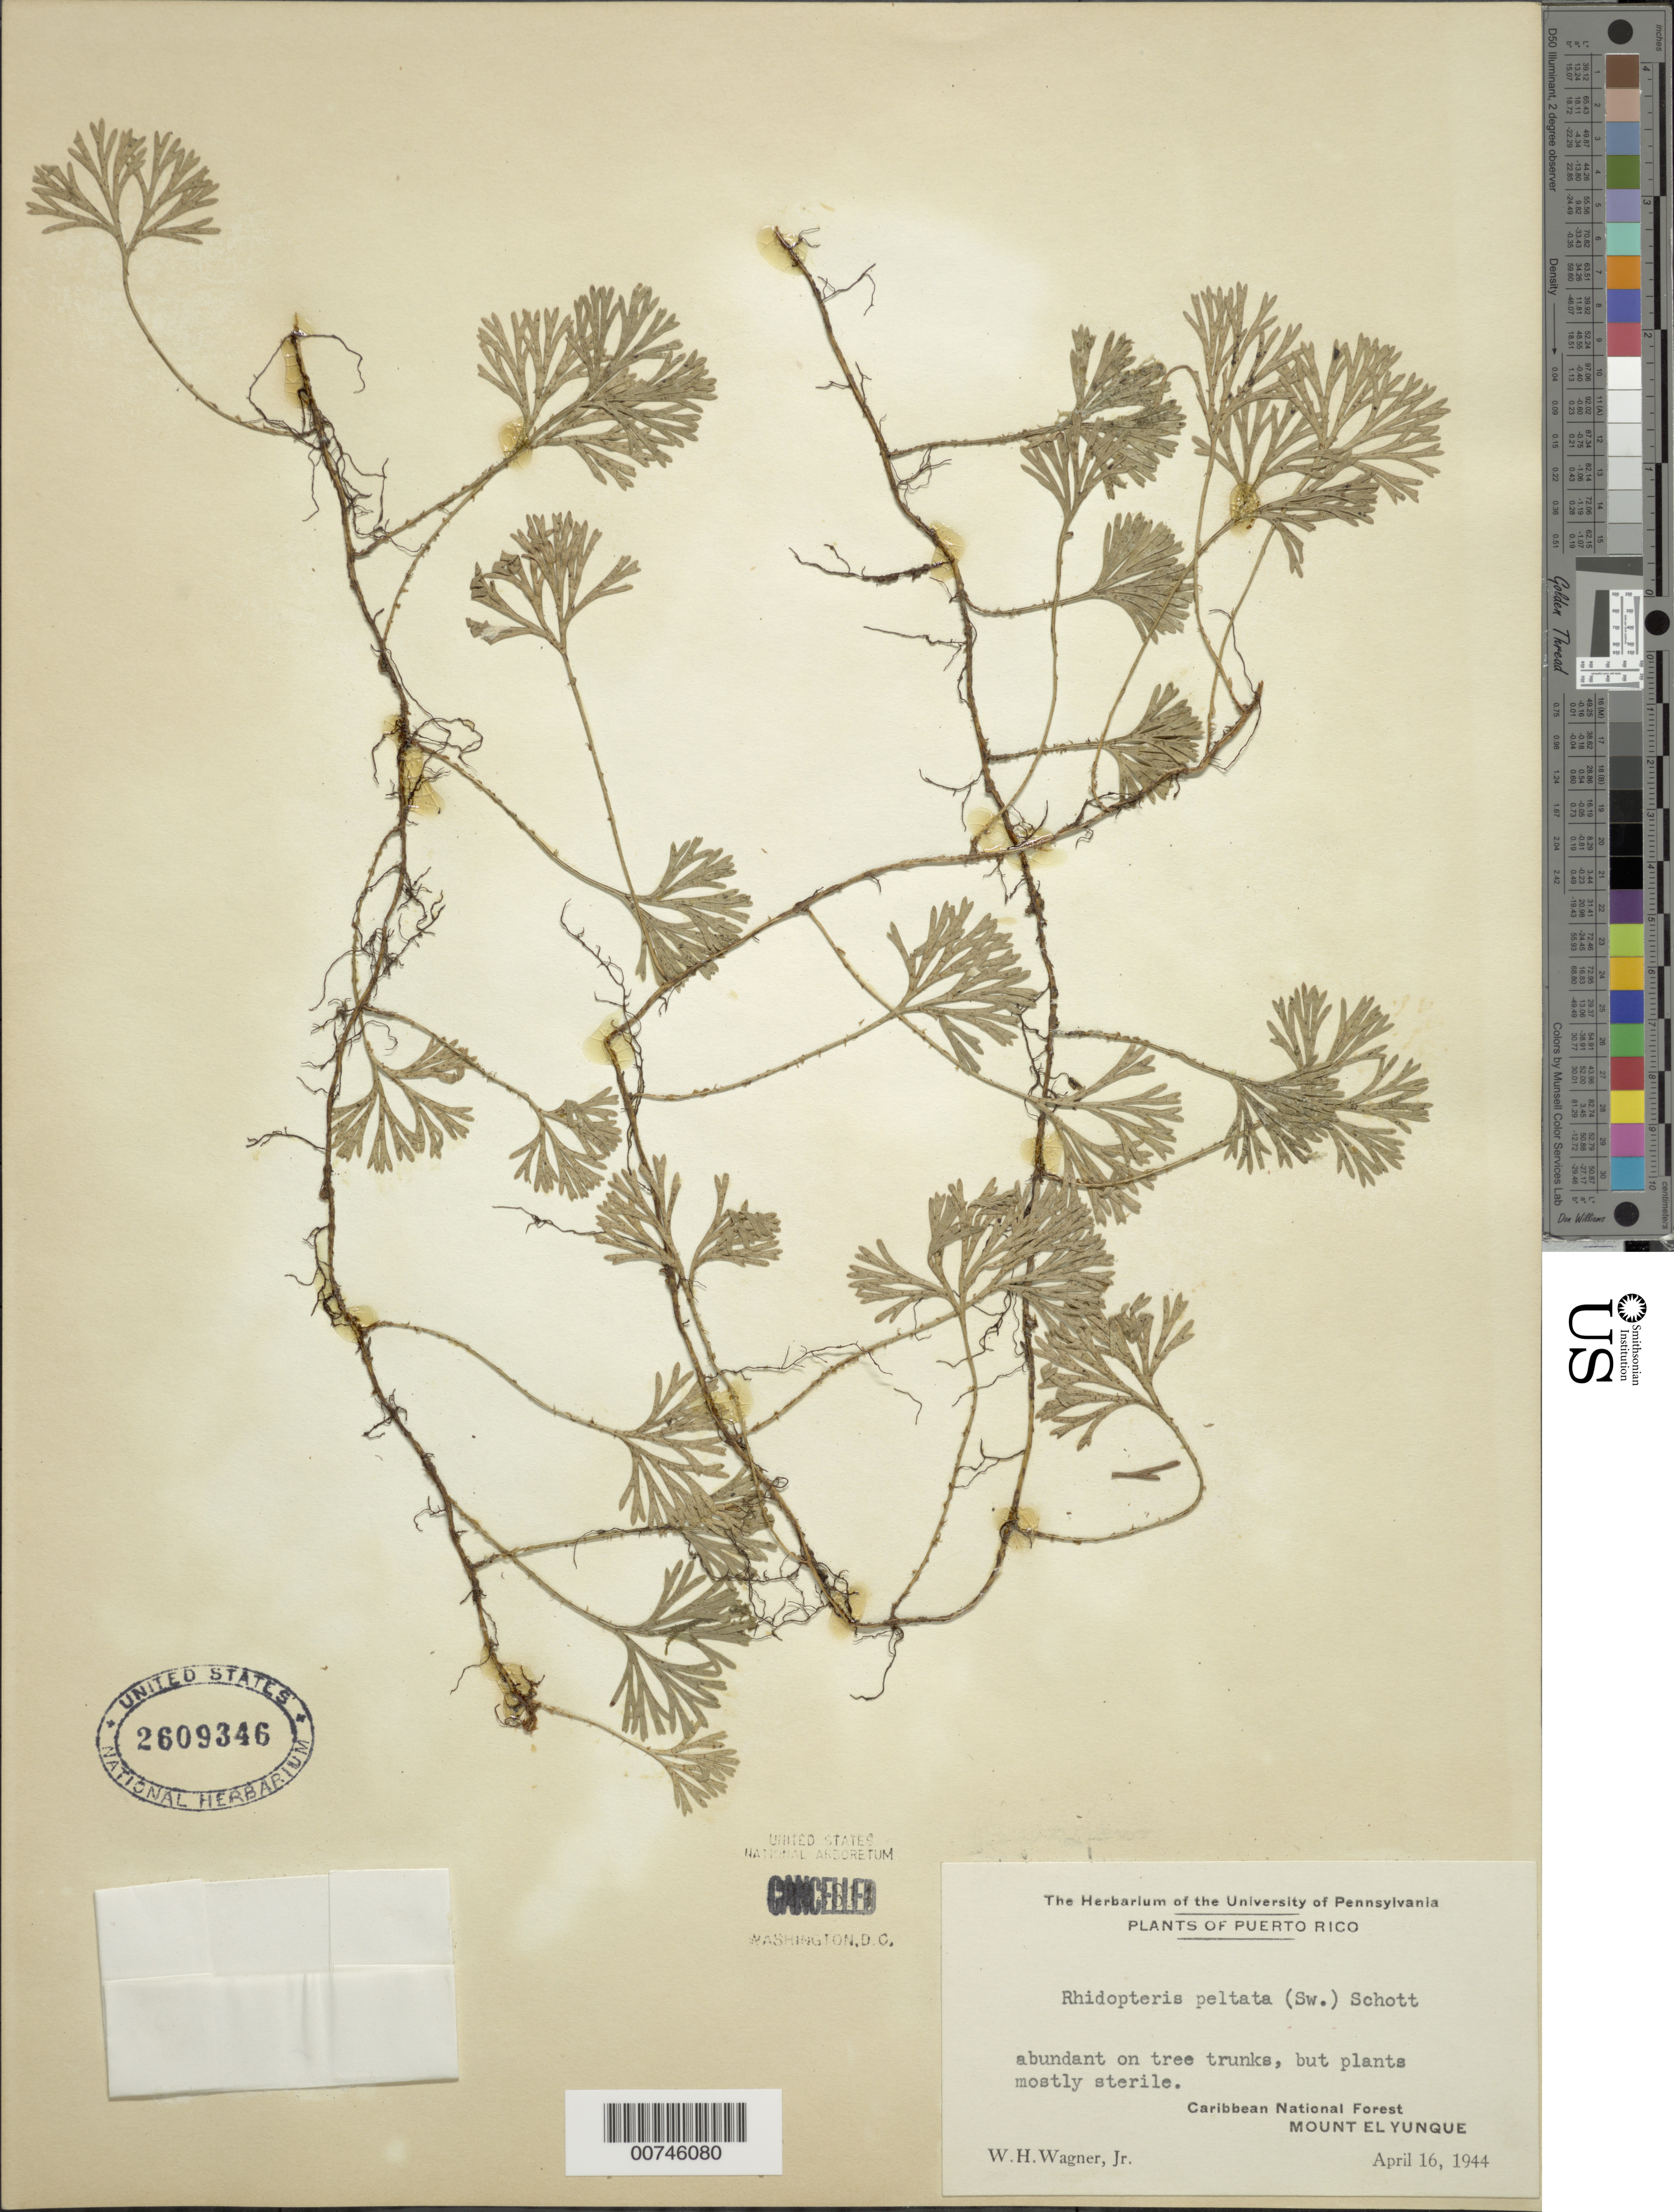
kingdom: Plantae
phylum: Tracheophyta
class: Polypodiopsida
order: Polypodiales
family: Dryopteridaceae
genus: Elaphoglossum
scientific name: Elaphoglossum peltatum f. peltatum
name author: (Sw.) Urb.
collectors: W. H. Wagner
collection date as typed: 16 Apr 1944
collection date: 1944-04-16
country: Puerto Rico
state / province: Río Grande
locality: Caribbean National Forest, Mount El Yunque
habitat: Abundant on tree trunks, but plants mostly sterile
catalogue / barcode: US 2609346